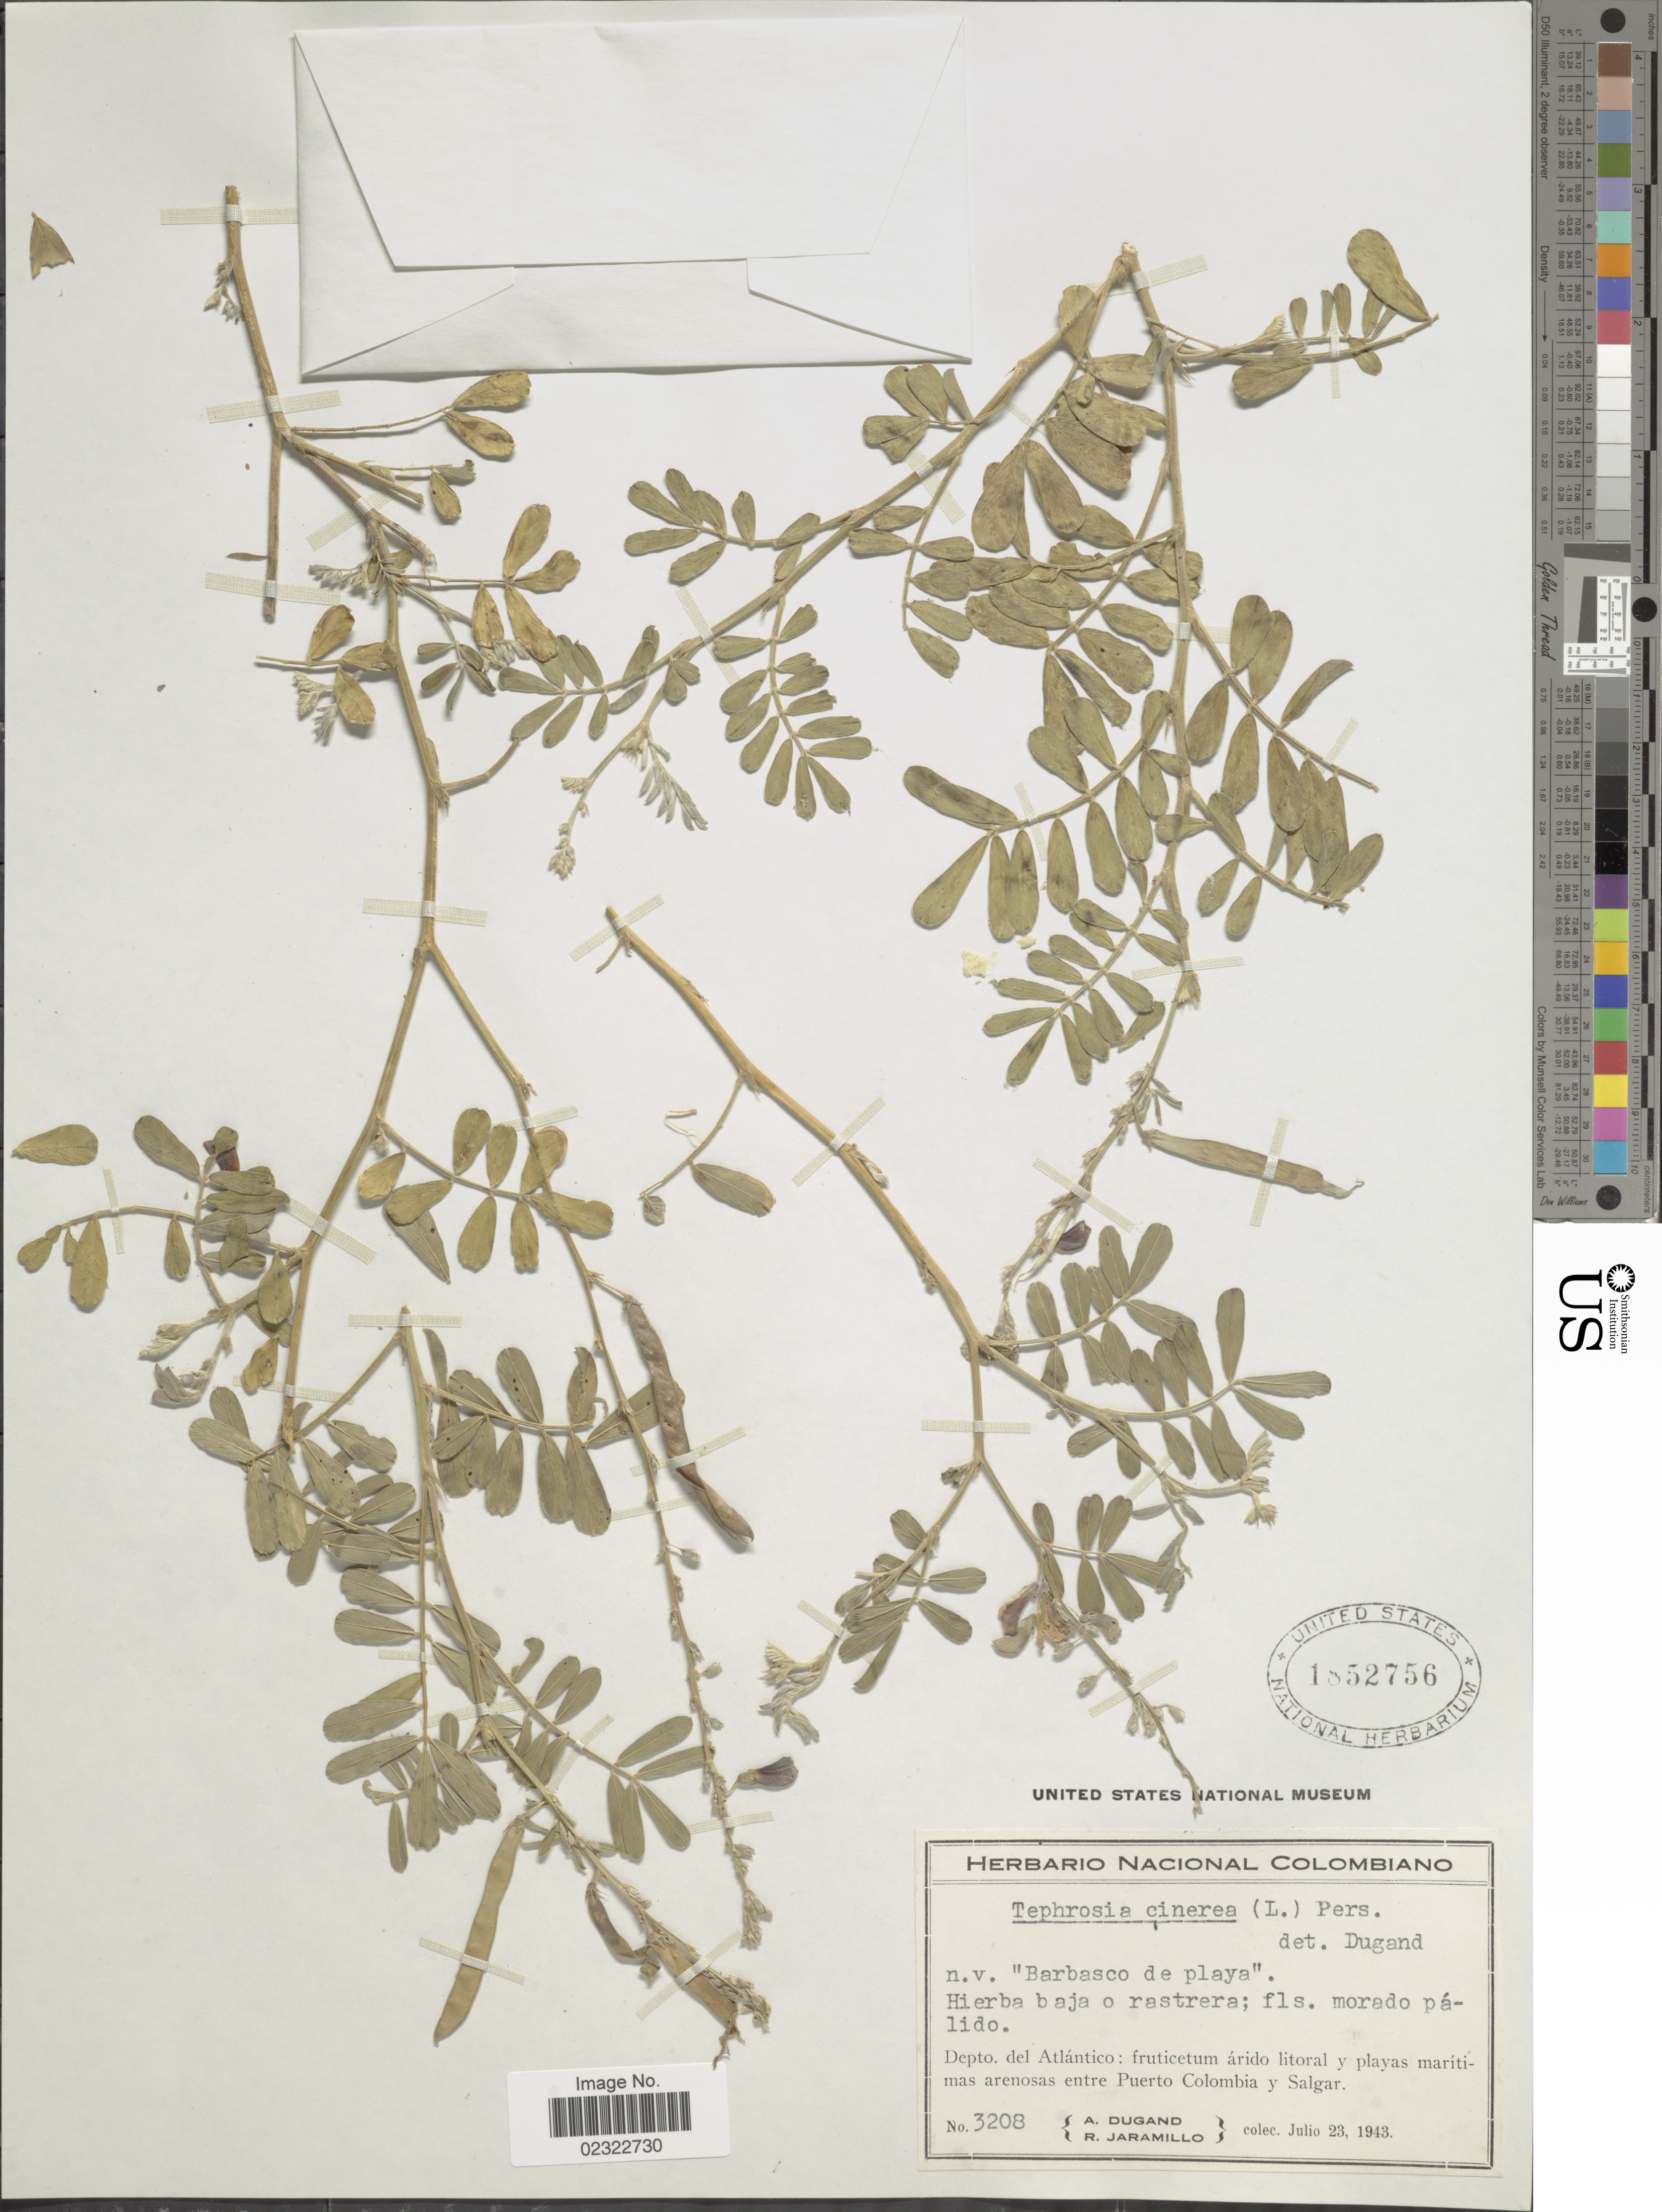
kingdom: Plantae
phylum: Tracheophyta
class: Magnoliopsida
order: Fabales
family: Fabaceae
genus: Tephrosia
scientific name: Tephrosia cinerea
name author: (L.) Pers.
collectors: A. Dugand & R. Jaramillo M.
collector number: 3208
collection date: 1943-07-23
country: Colombia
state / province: Atlántico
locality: Entre Puerto Colombia y Salgar.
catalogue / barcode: US 1852756